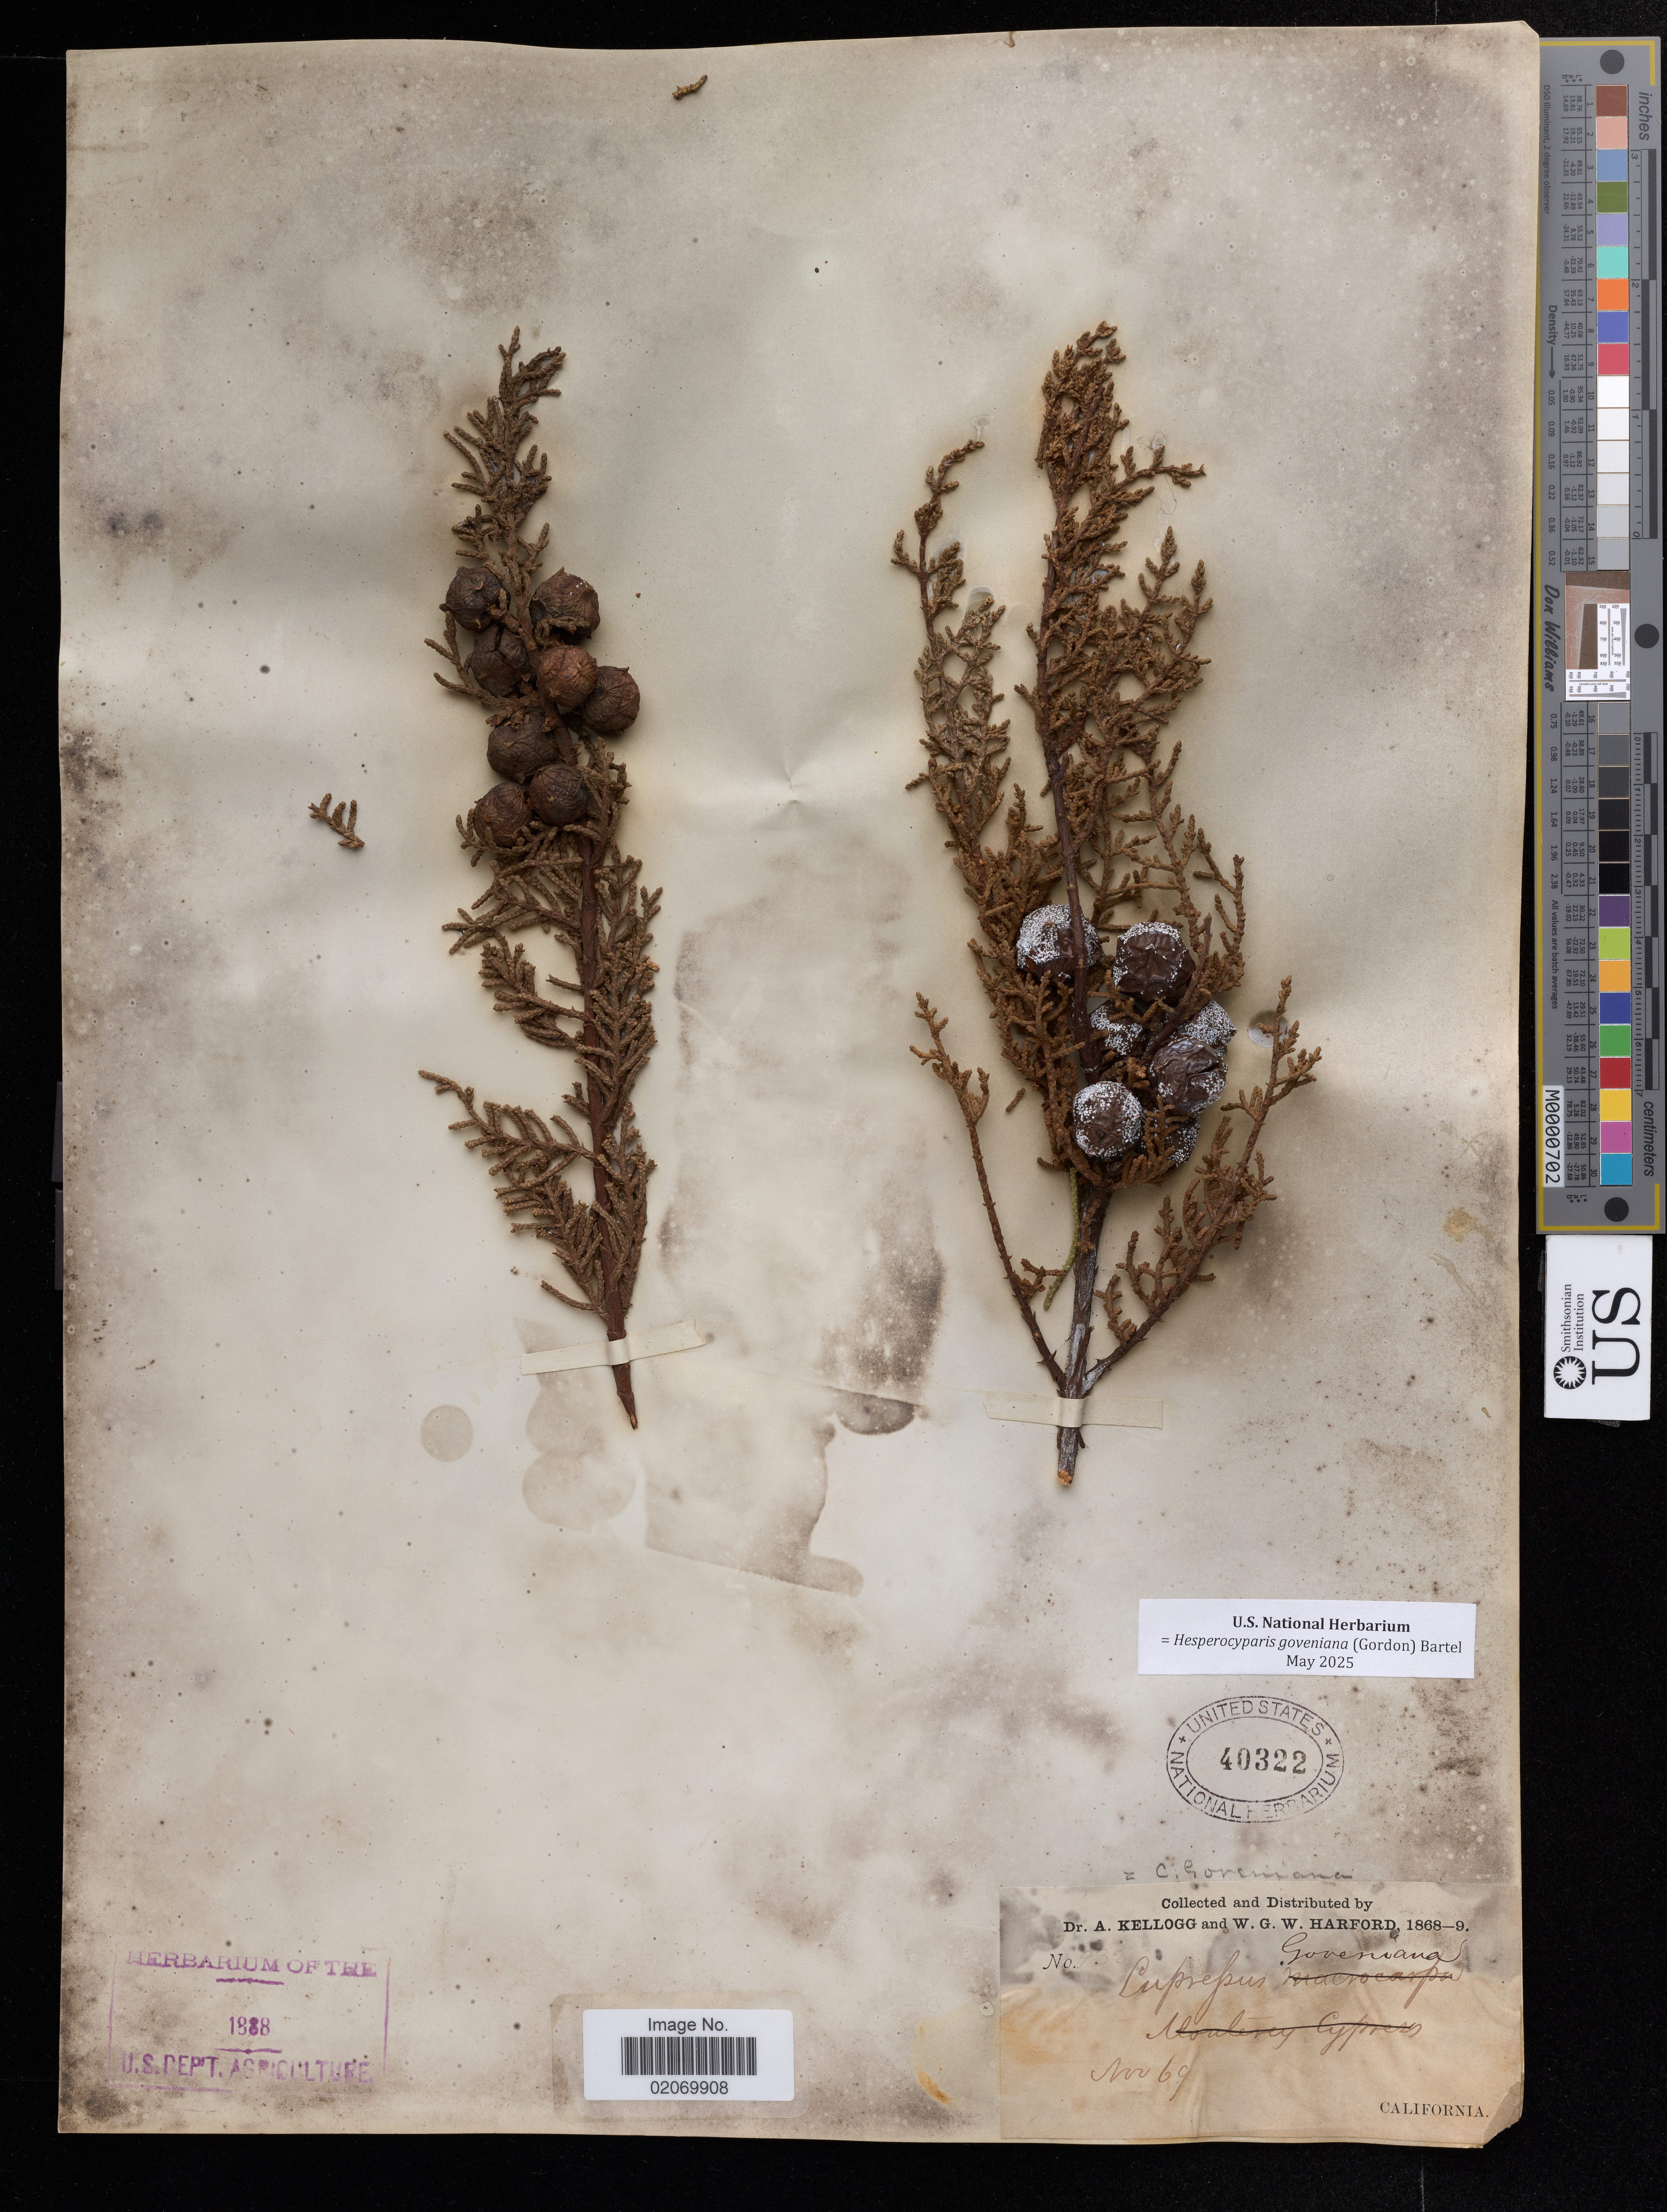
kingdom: Plantae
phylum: Tracheophyta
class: Pinopsida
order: Pinales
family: Cupressaceae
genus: Hesperocyparis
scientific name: Hesperocyparis goveniana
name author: (Gordon) Bartel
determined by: (US) Smithsonian Institution - National Museum of Natural History - Department of Botany (UNITED STATES)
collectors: A. Kellogg & W. G. W. Harford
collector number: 932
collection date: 1869-11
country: United States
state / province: California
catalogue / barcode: US 40322